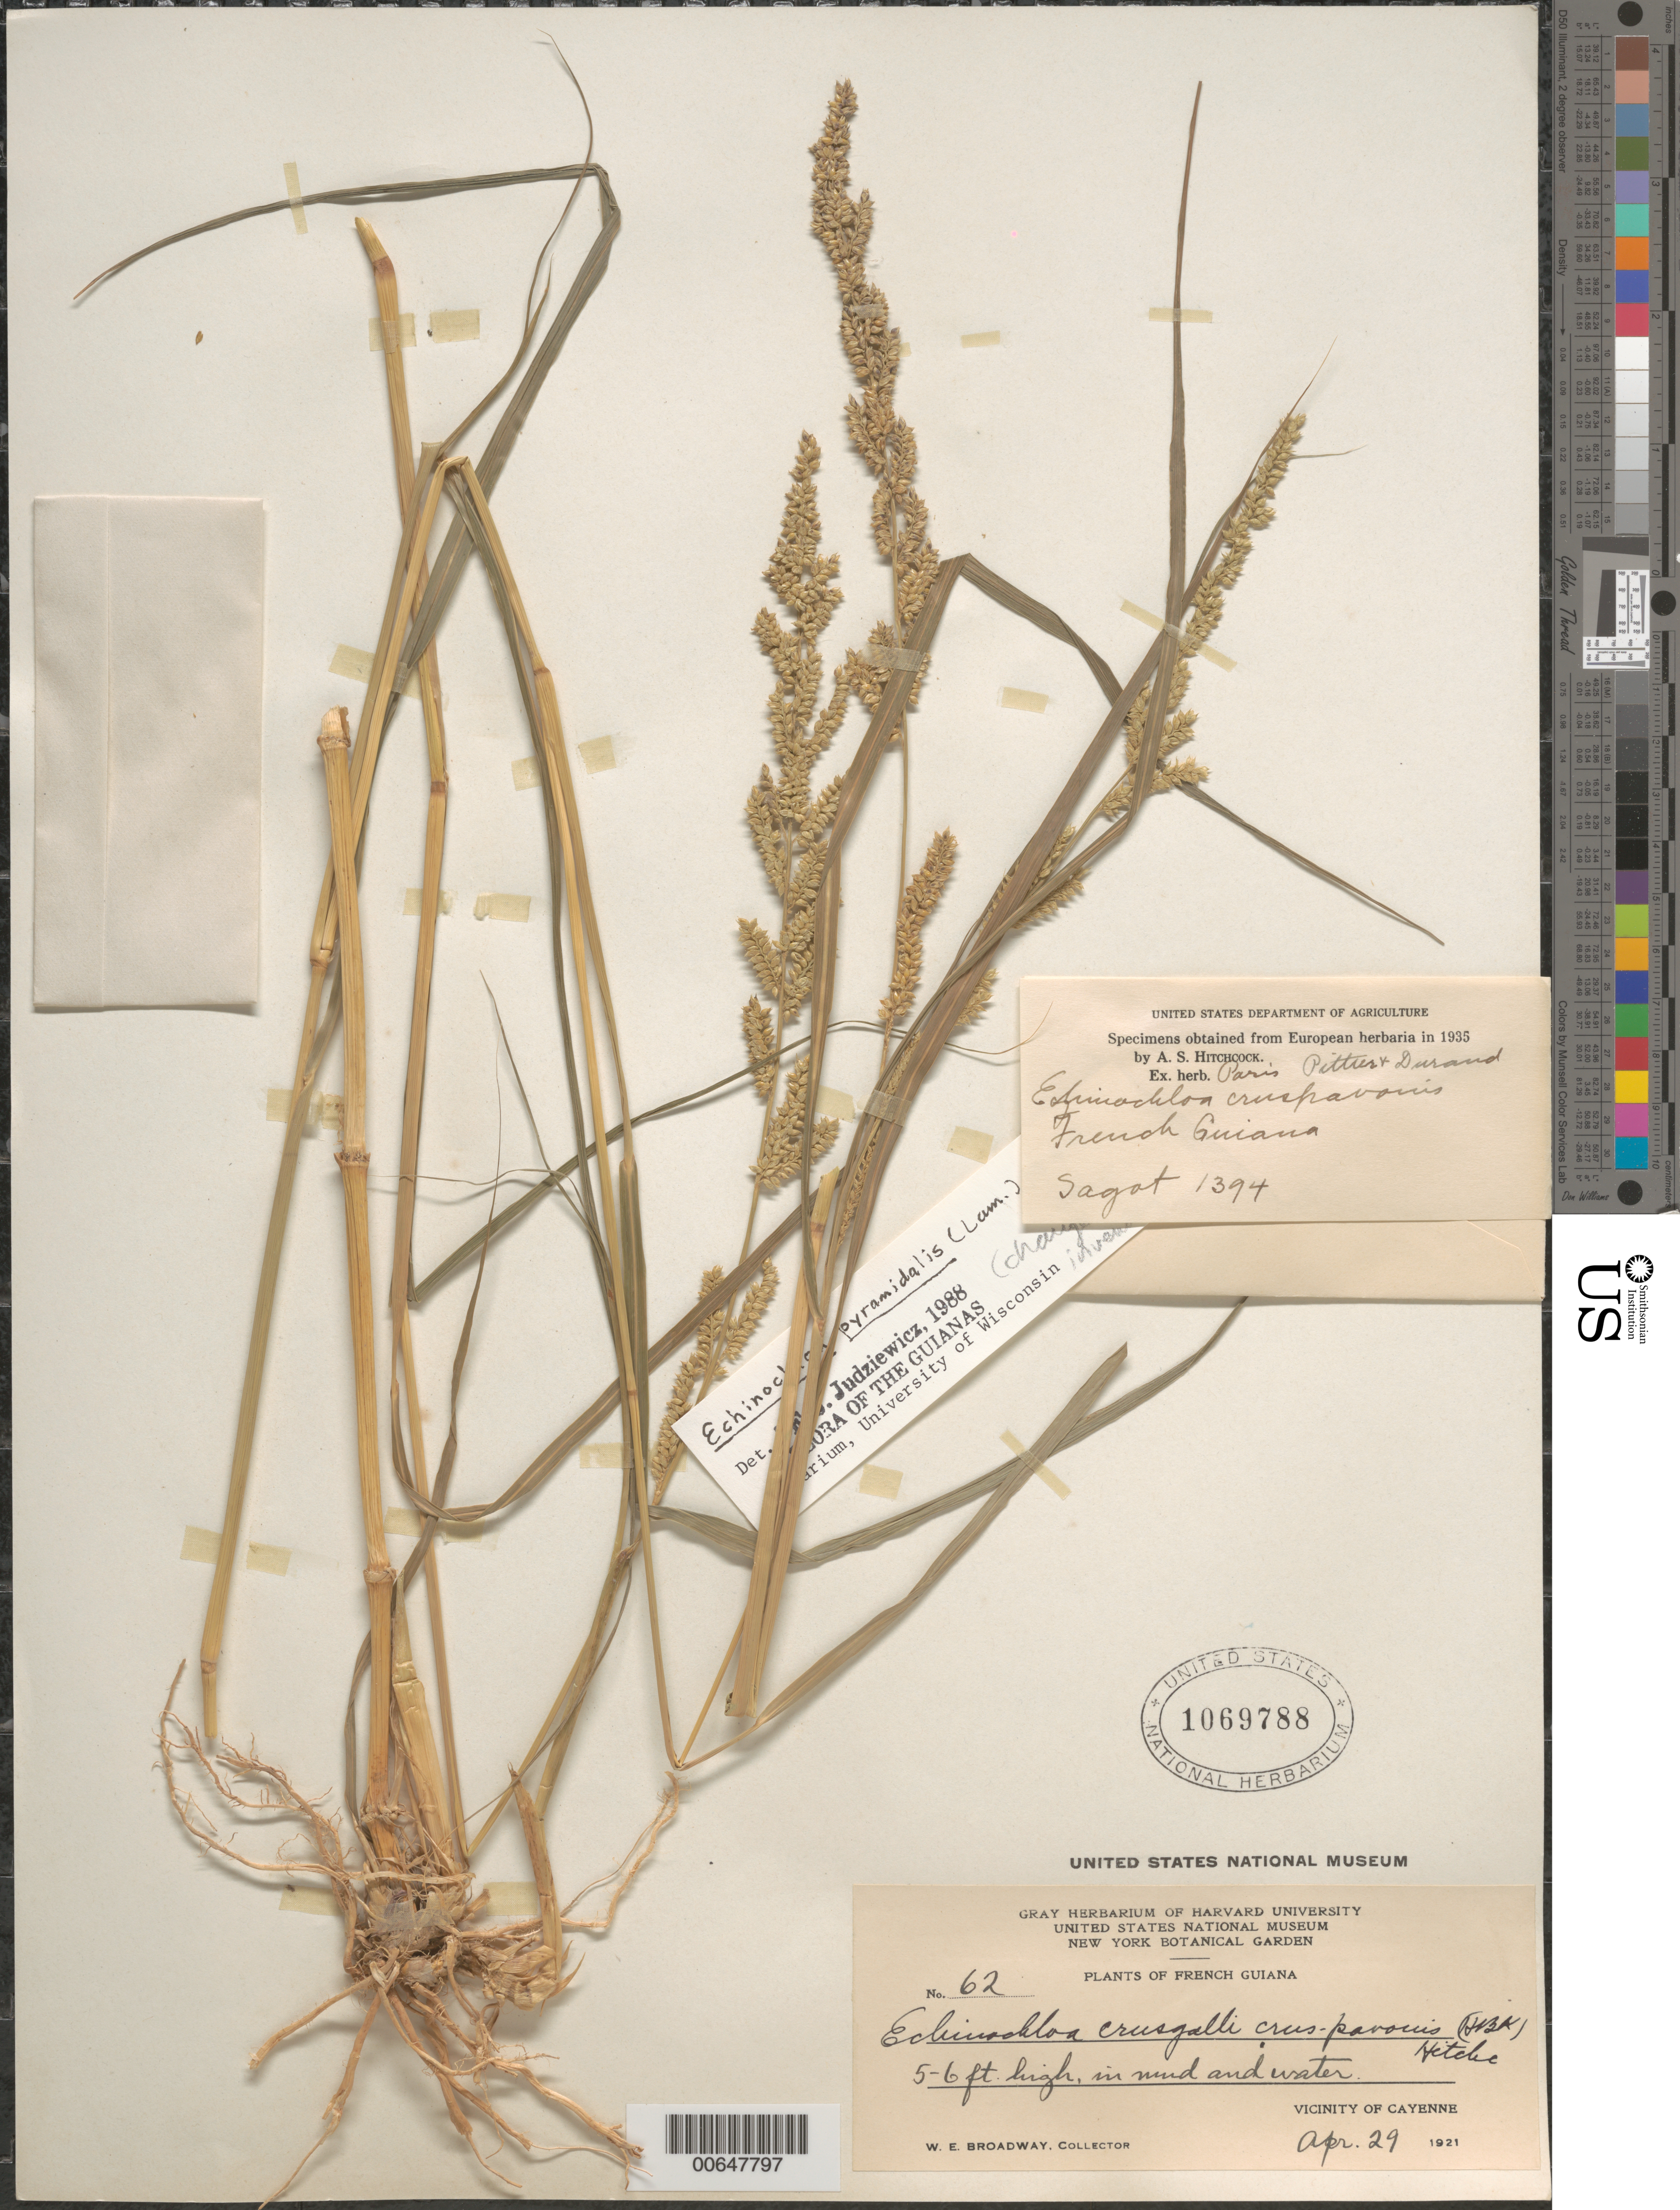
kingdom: Plantae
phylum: Tracheophyta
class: Liliopsida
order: Poales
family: Poaceae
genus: Echinolaena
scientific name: Echinolaena inflexa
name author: (Poir.) Chase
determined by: Judziewicz, E. J.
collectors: W. E. Broadway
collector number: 62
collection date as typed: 9-Apr-21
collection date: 1921-04-09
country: French Guiana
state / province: Cayenne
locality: Cayenne, vic.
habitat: In mud and water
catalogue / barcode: US 1069788